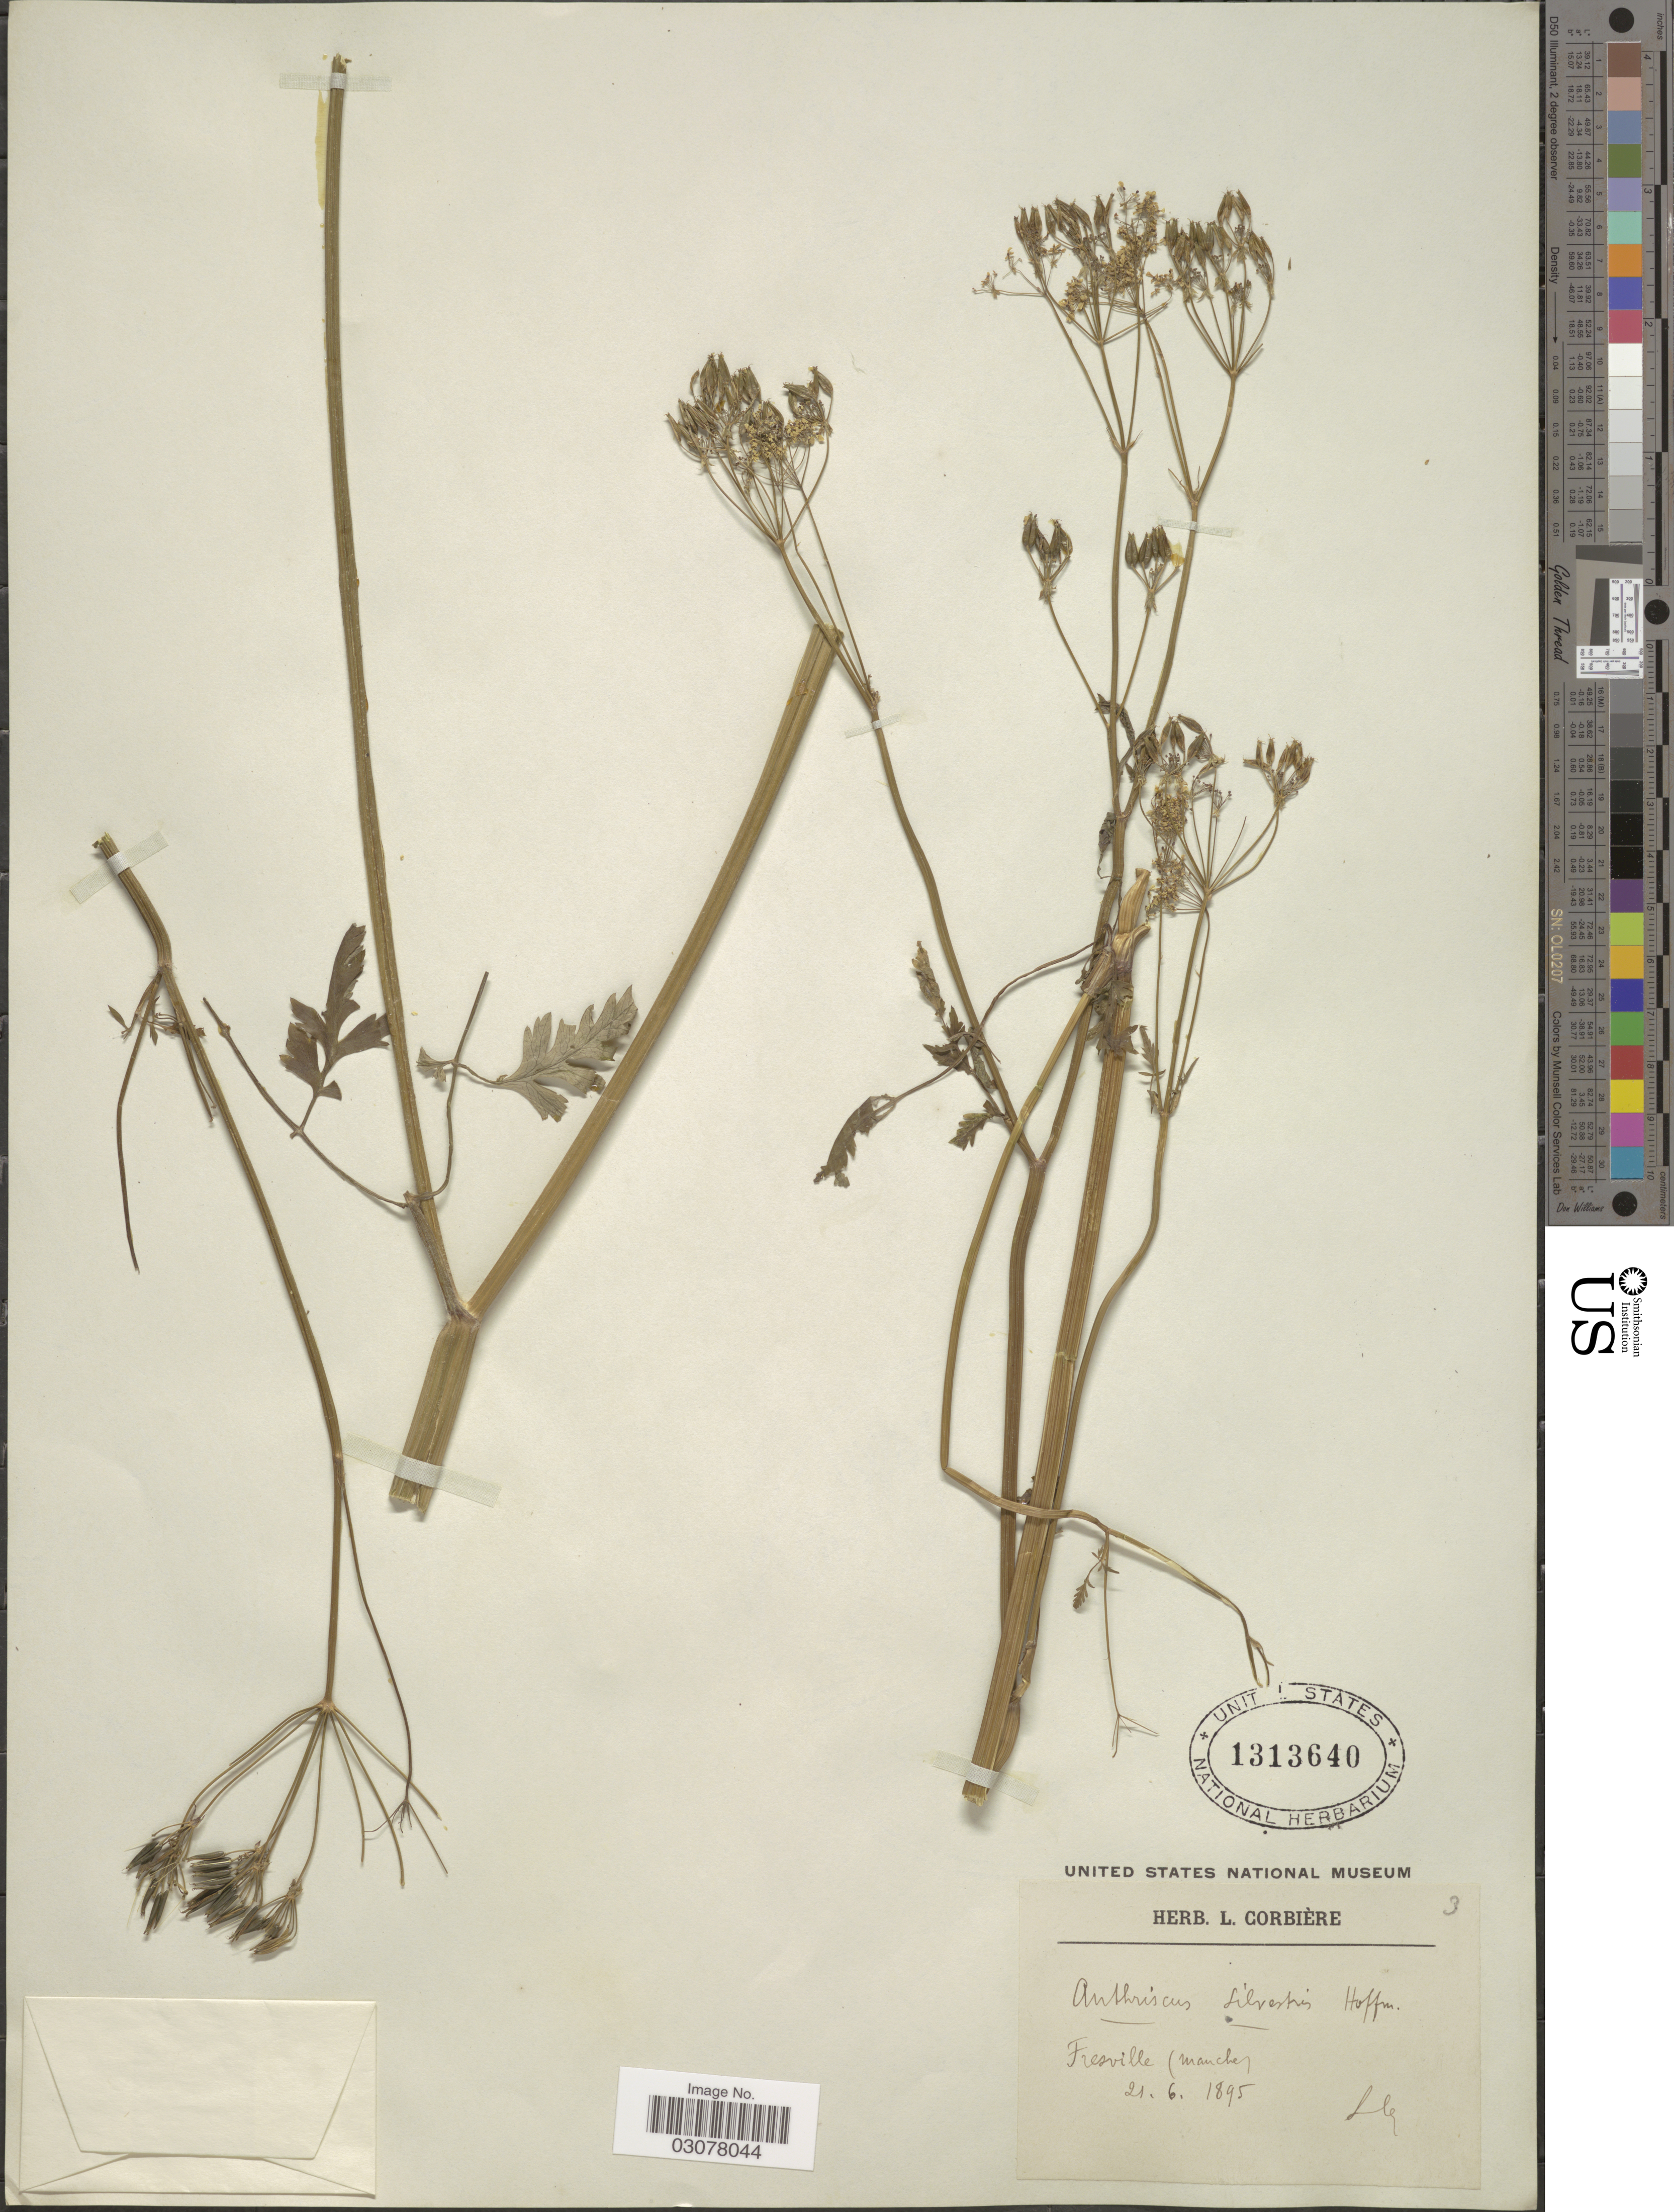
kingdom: Plantae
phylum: Tracheophyta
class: Magnoliopsida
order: Apiales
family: Apiaceae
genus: Anthriscus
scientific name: Anthriscus sylvestris subsp. sylvestris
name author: (L.) Hoffm.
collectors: L. Corbière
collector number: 3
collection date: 1895-06-21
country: France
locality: Fresville (Manche).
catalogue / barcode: US 1313640